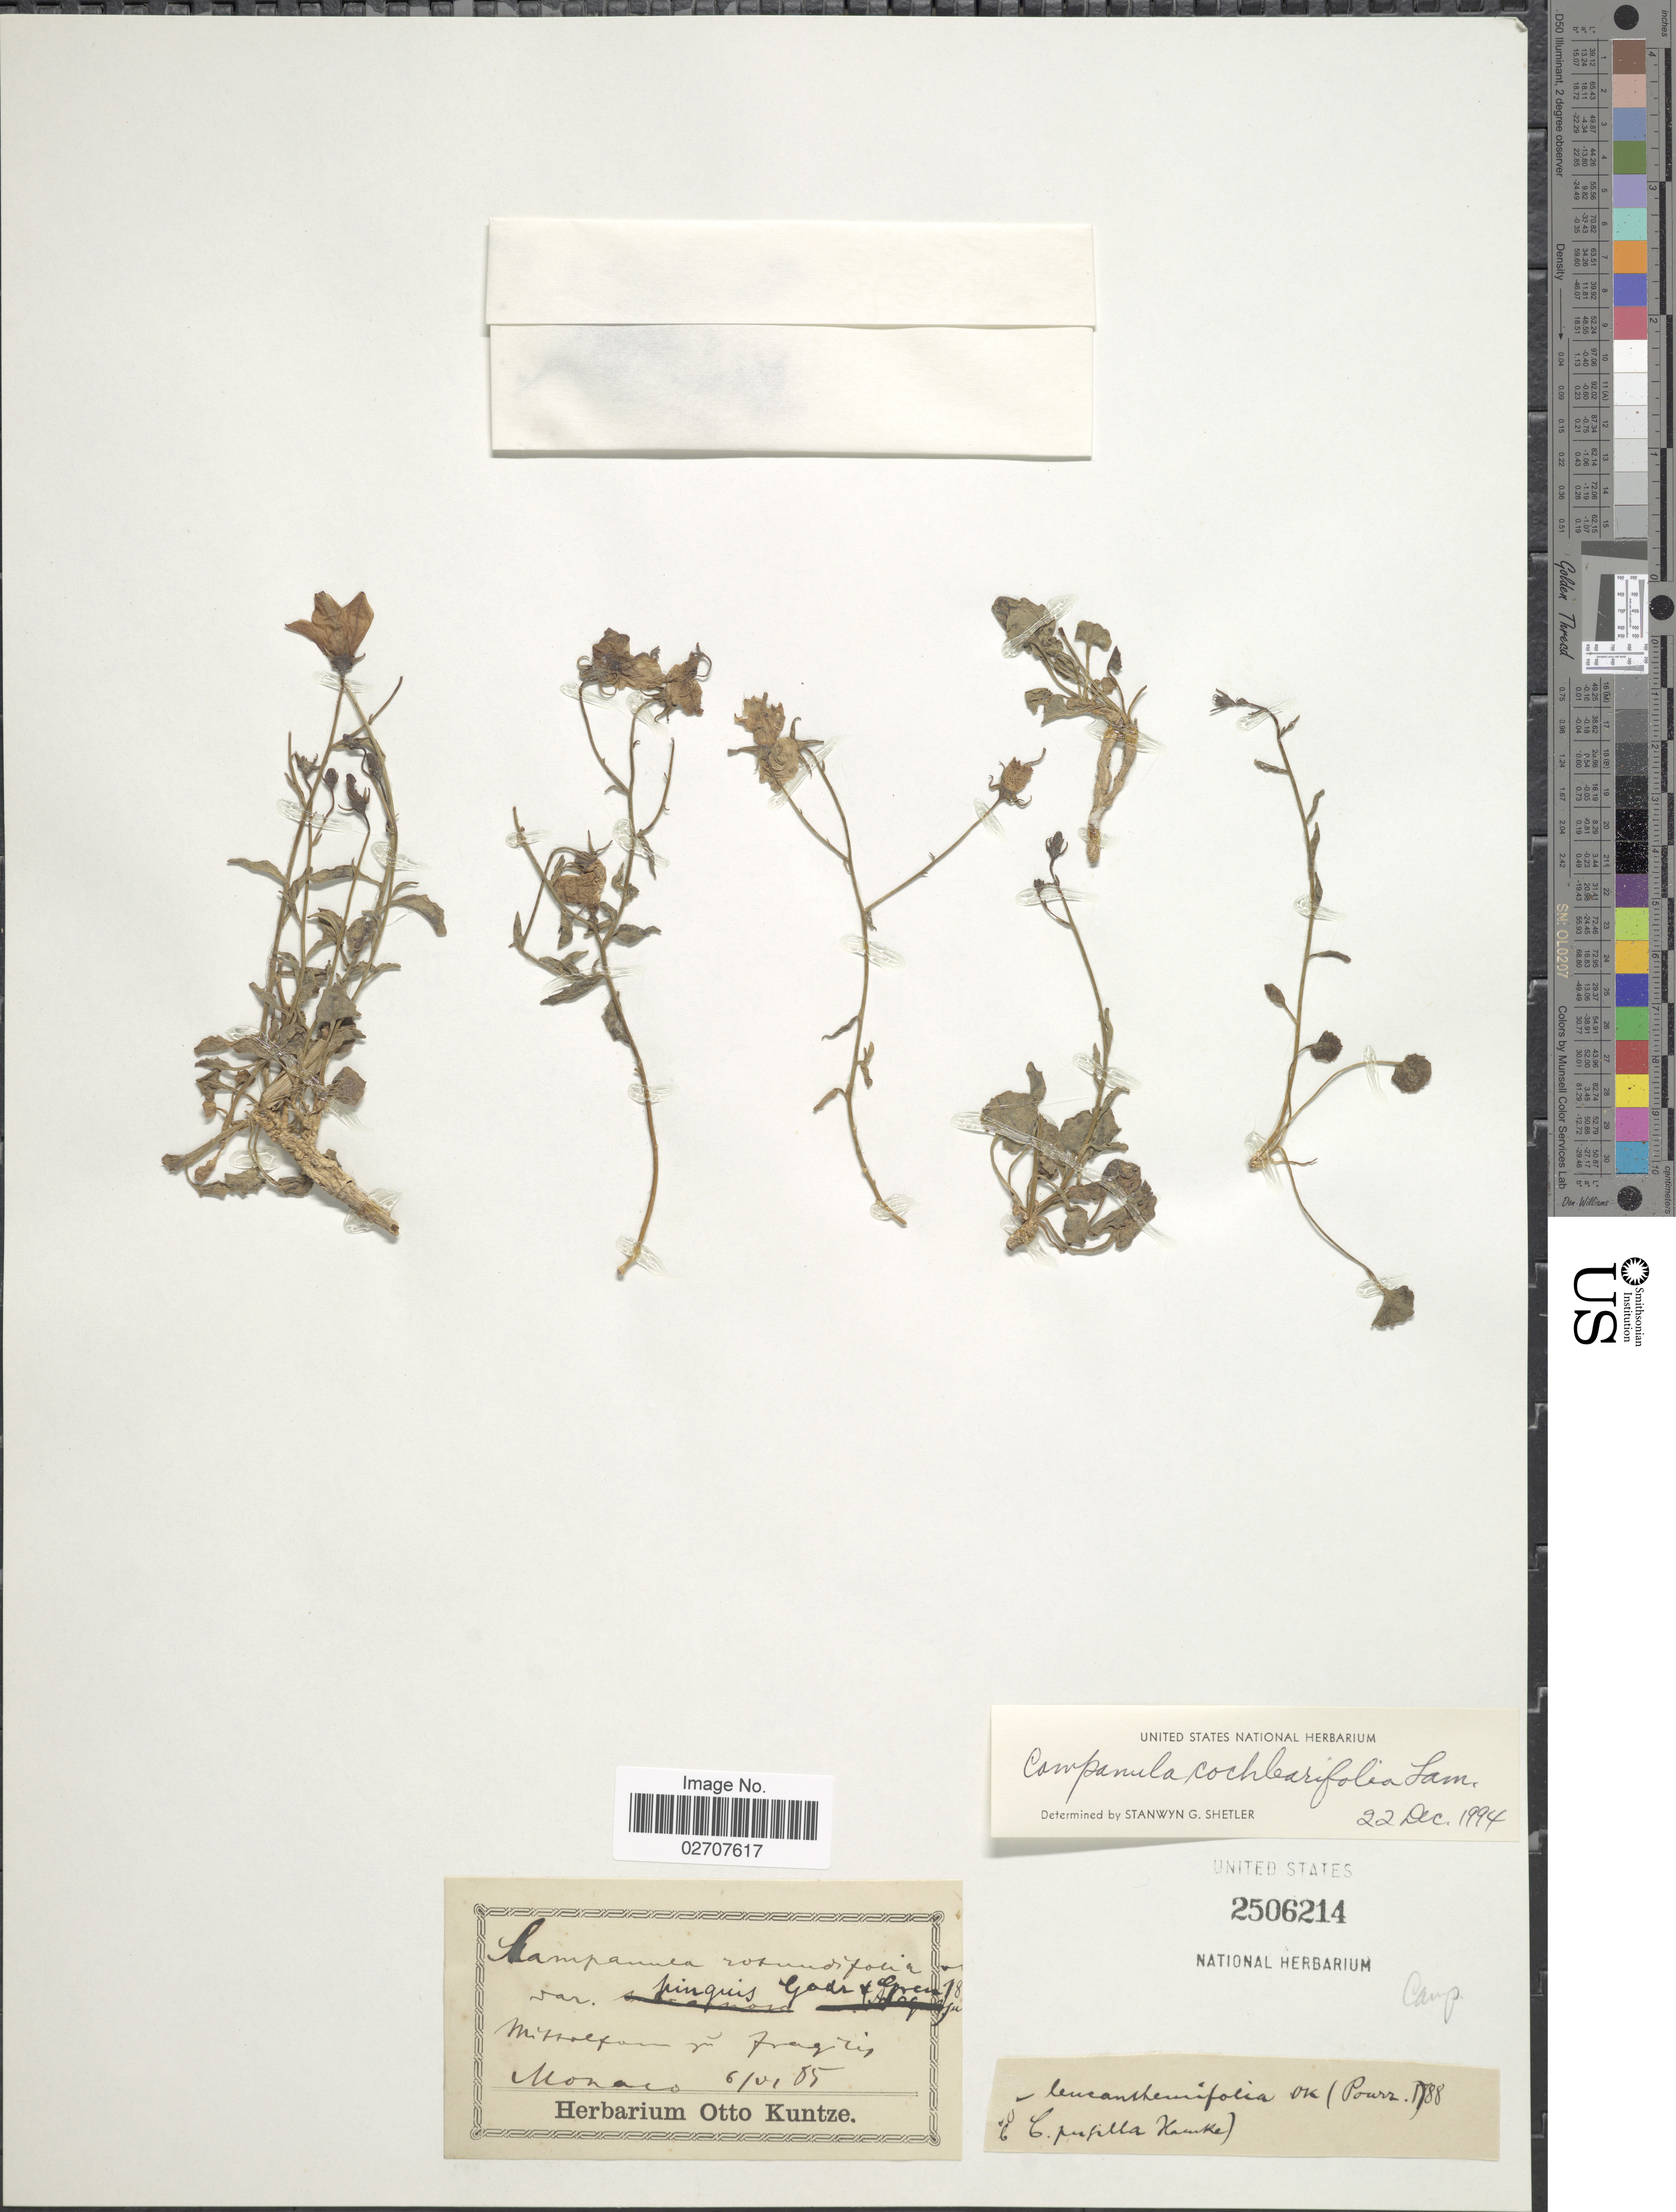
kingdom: Plantae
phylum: Tracheophyta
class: Magnoliopsida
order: Asterales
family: Campanulaceae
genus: Campanula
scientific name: Campanula cochleariifolia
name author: Lam.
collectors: ex herb. Otto Kuntze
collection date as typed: Transcribed d/m/y: 6/6/85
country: Monaco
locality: Mittalfarn pr fragris [interpreted]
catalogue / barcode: US 2506214